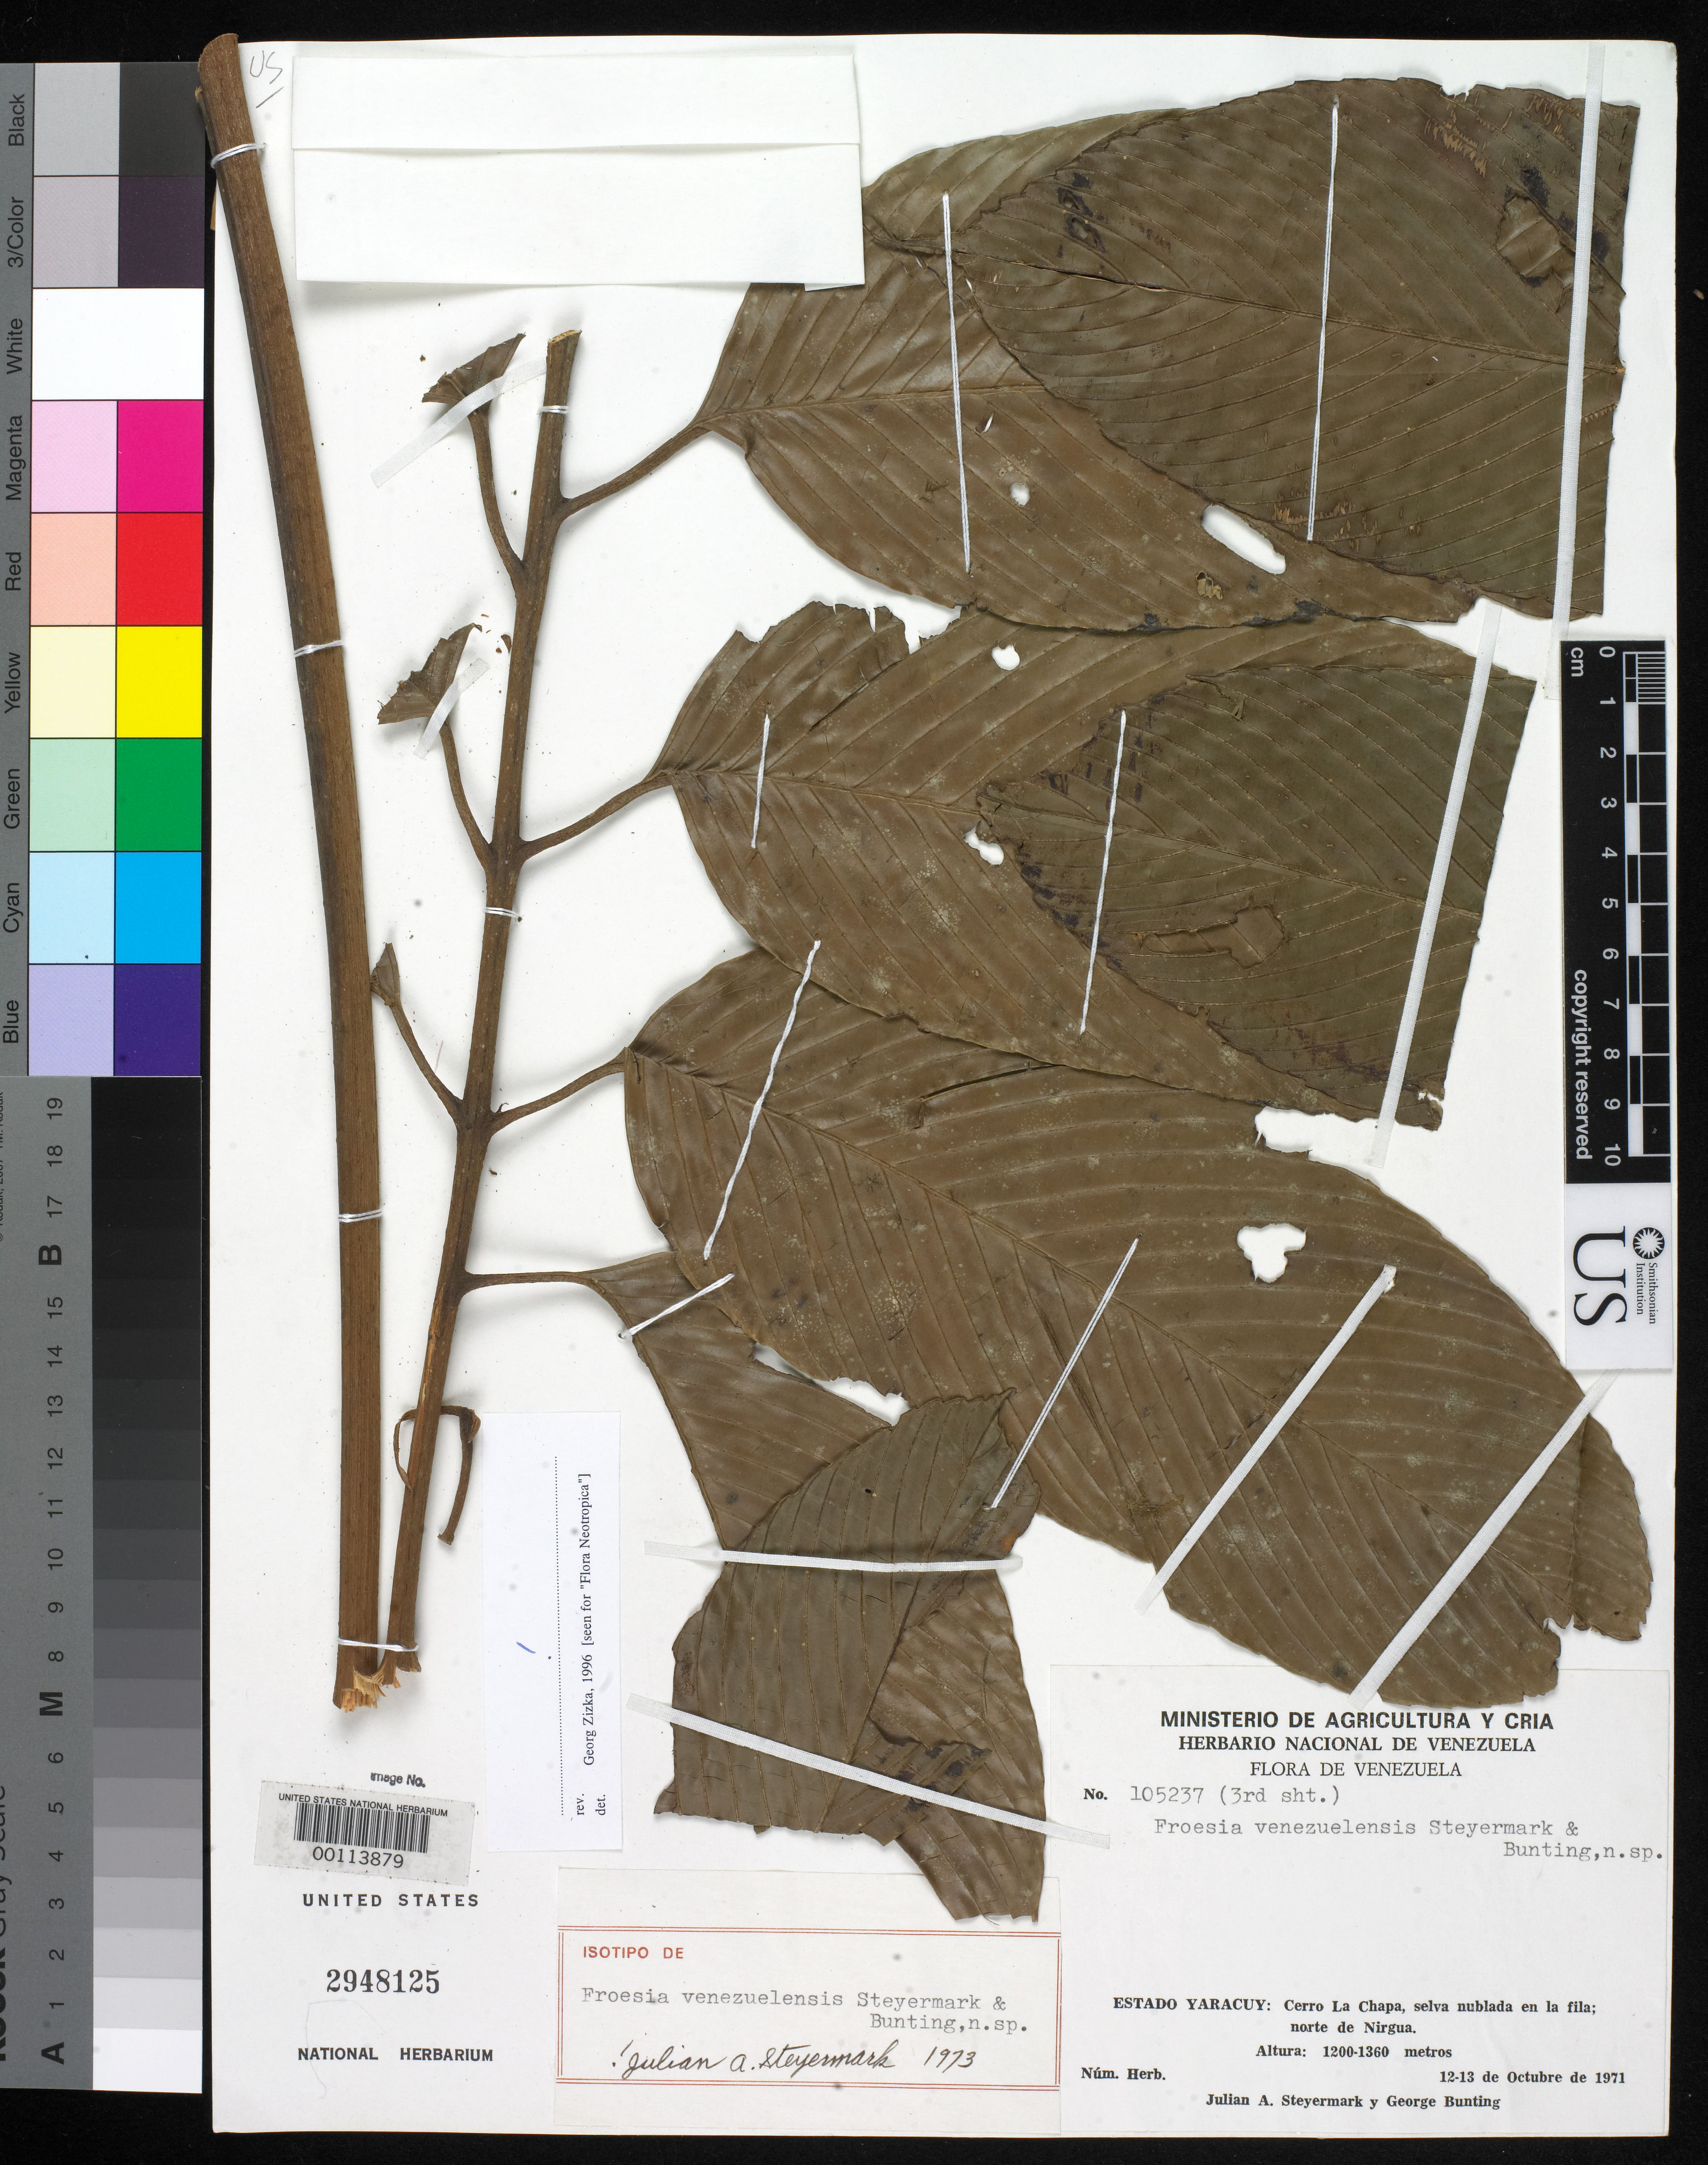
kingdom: Plantae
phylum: Tracheophyta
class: Magnoliopsida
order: Malpighiales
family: Quiinaceae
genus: Froesia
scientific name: Froesia venezuelensis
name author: Steyerm. & G.S. Bunting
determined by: Steyermark, Julian A., (VEN)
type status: Isotype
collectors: J. Steyermark & G. S. Bunting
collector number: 105237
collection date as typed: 12 Oct 1971 to 13 Oct 1971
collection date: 1971-10-12/1971-10-13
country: Venezuela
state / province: Yaracuy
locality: Cerro La Chapa, selva nublada en Lafila; Norte de Nirgua.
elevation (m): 1200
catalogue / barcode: US 2948125